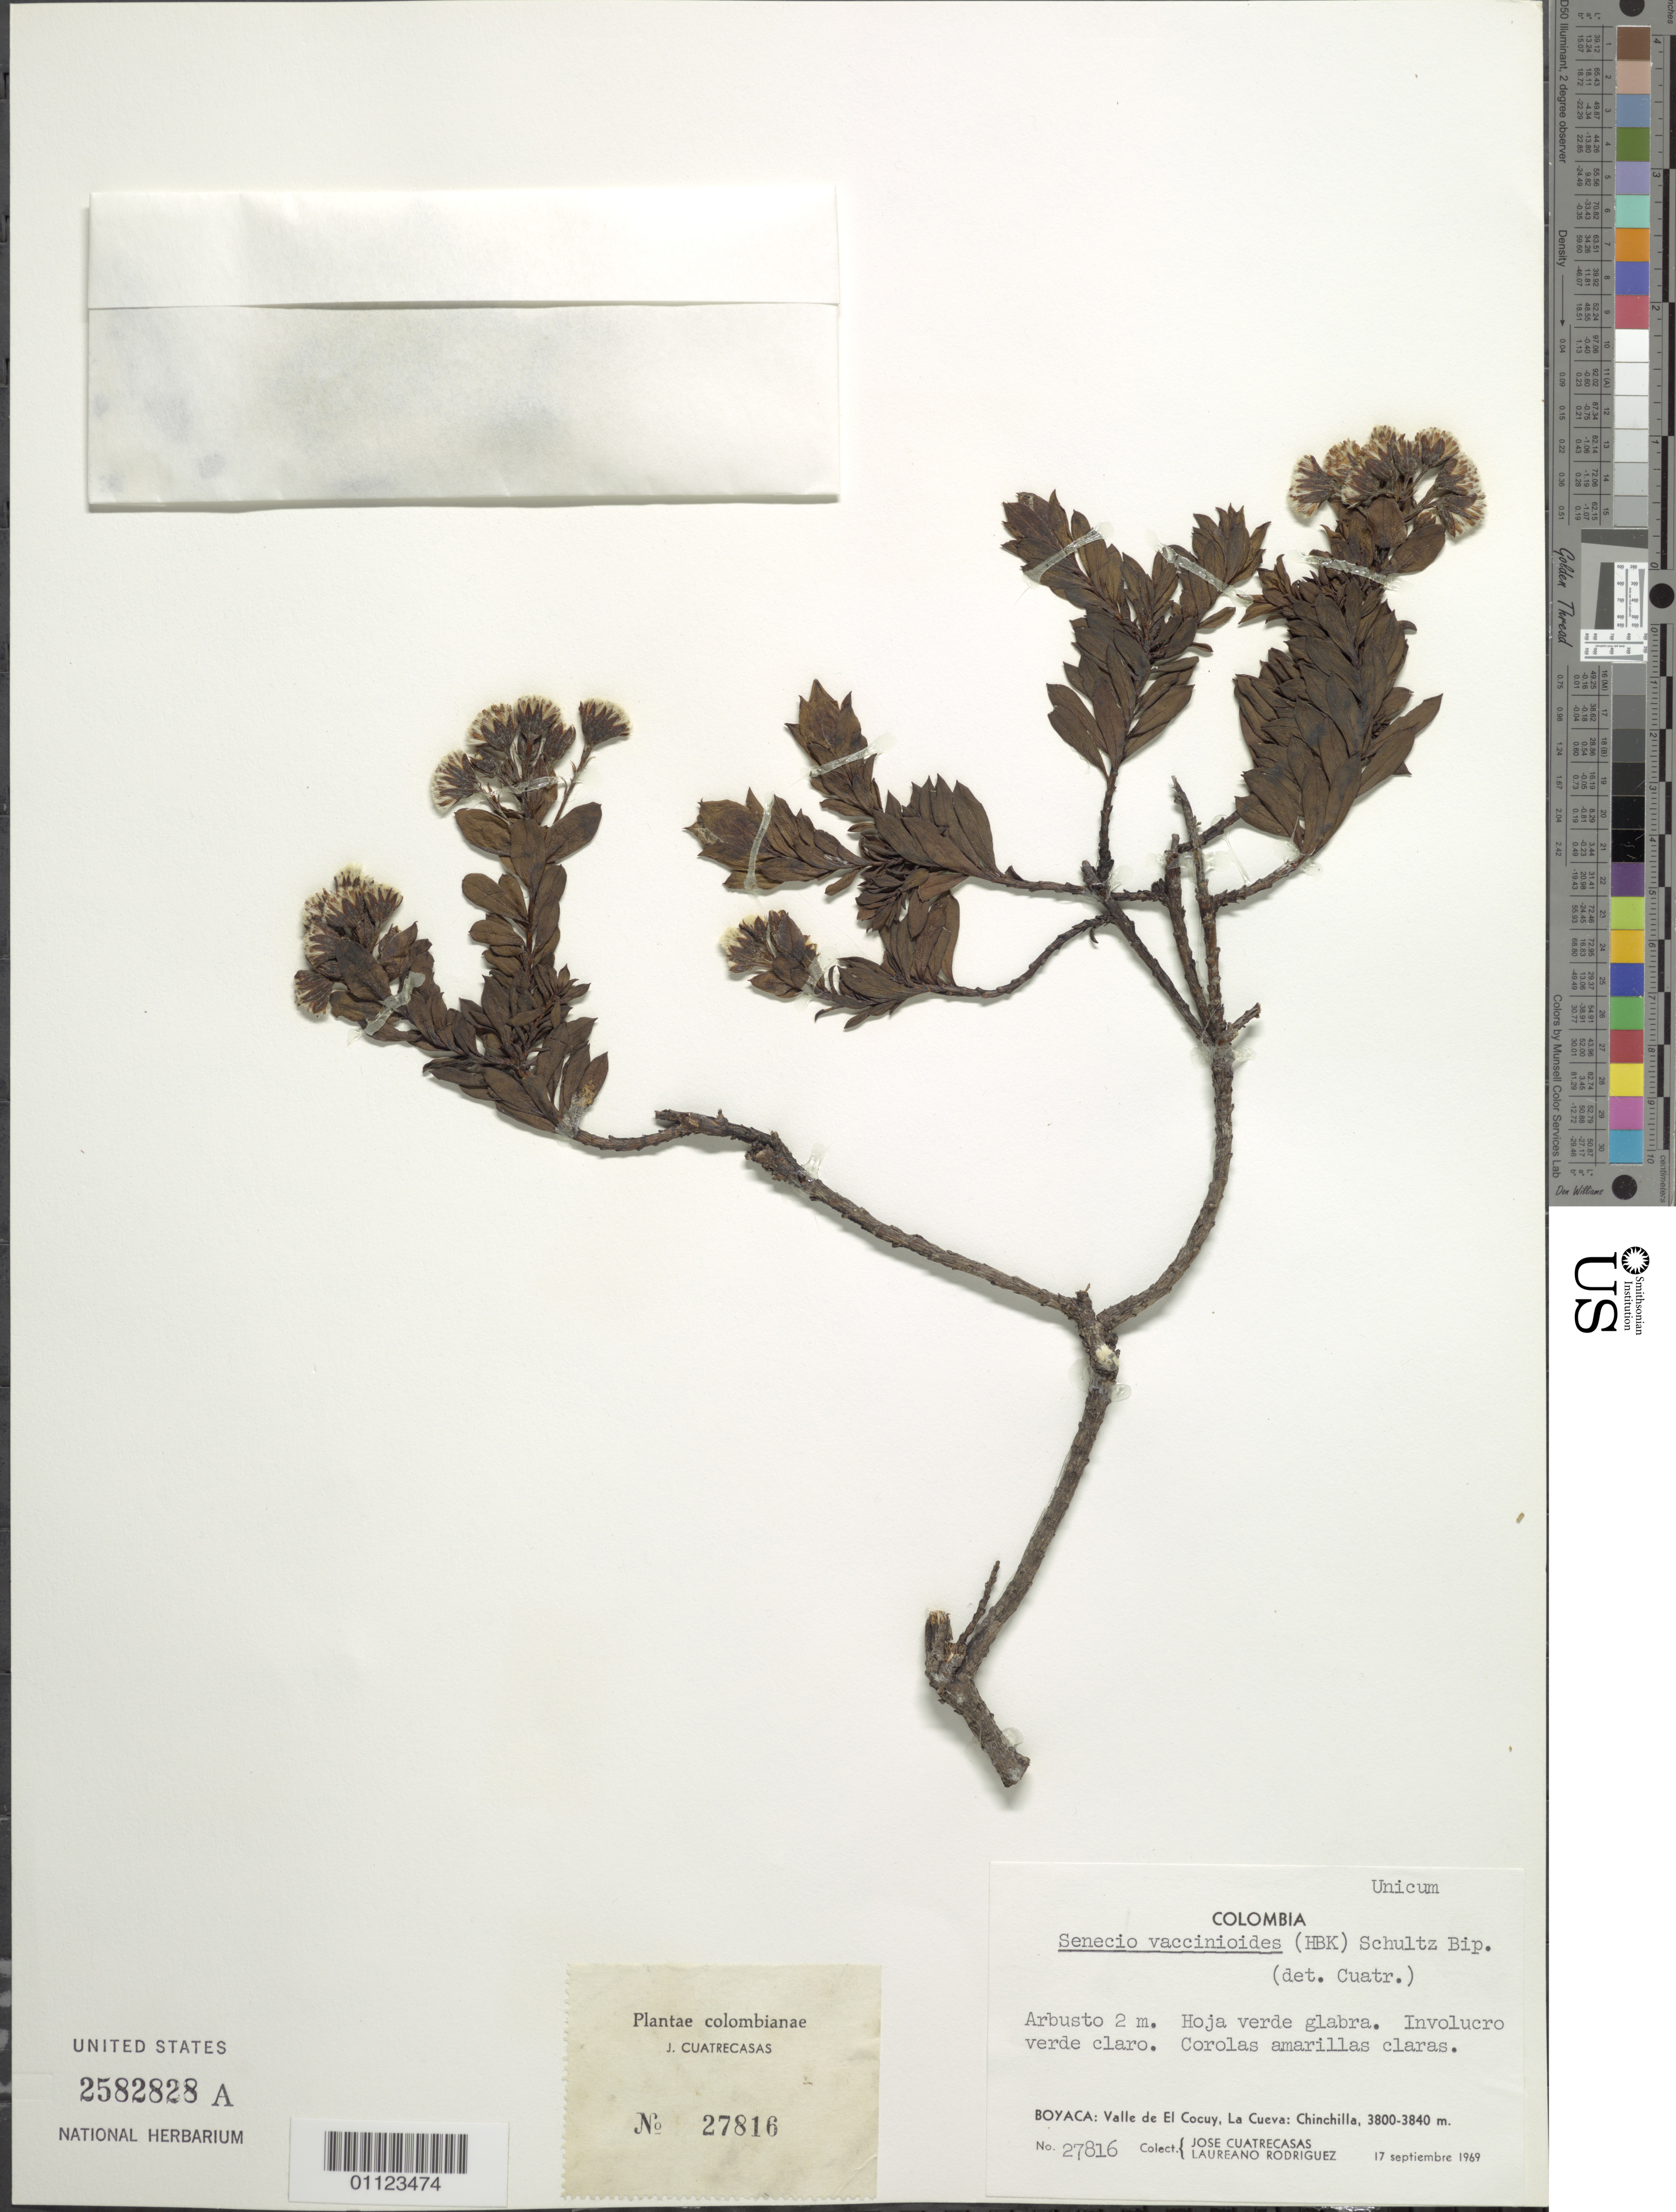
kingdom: Plantae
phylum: Tracheophyta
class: Magnoliopsida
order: Asterales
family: Asteraceae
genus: Pentacalia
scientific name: Pentacalia vaccinioides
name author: (Kunth) Cuatrec.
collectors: J. Cuatrecasas & L. Rodriguez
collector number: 27816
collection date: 1969-09-17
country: Colombia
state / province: Boyacá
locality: Valle de El Cocy, La Cueva: Chinchilla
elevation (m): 3800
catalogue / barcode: US 2582828A